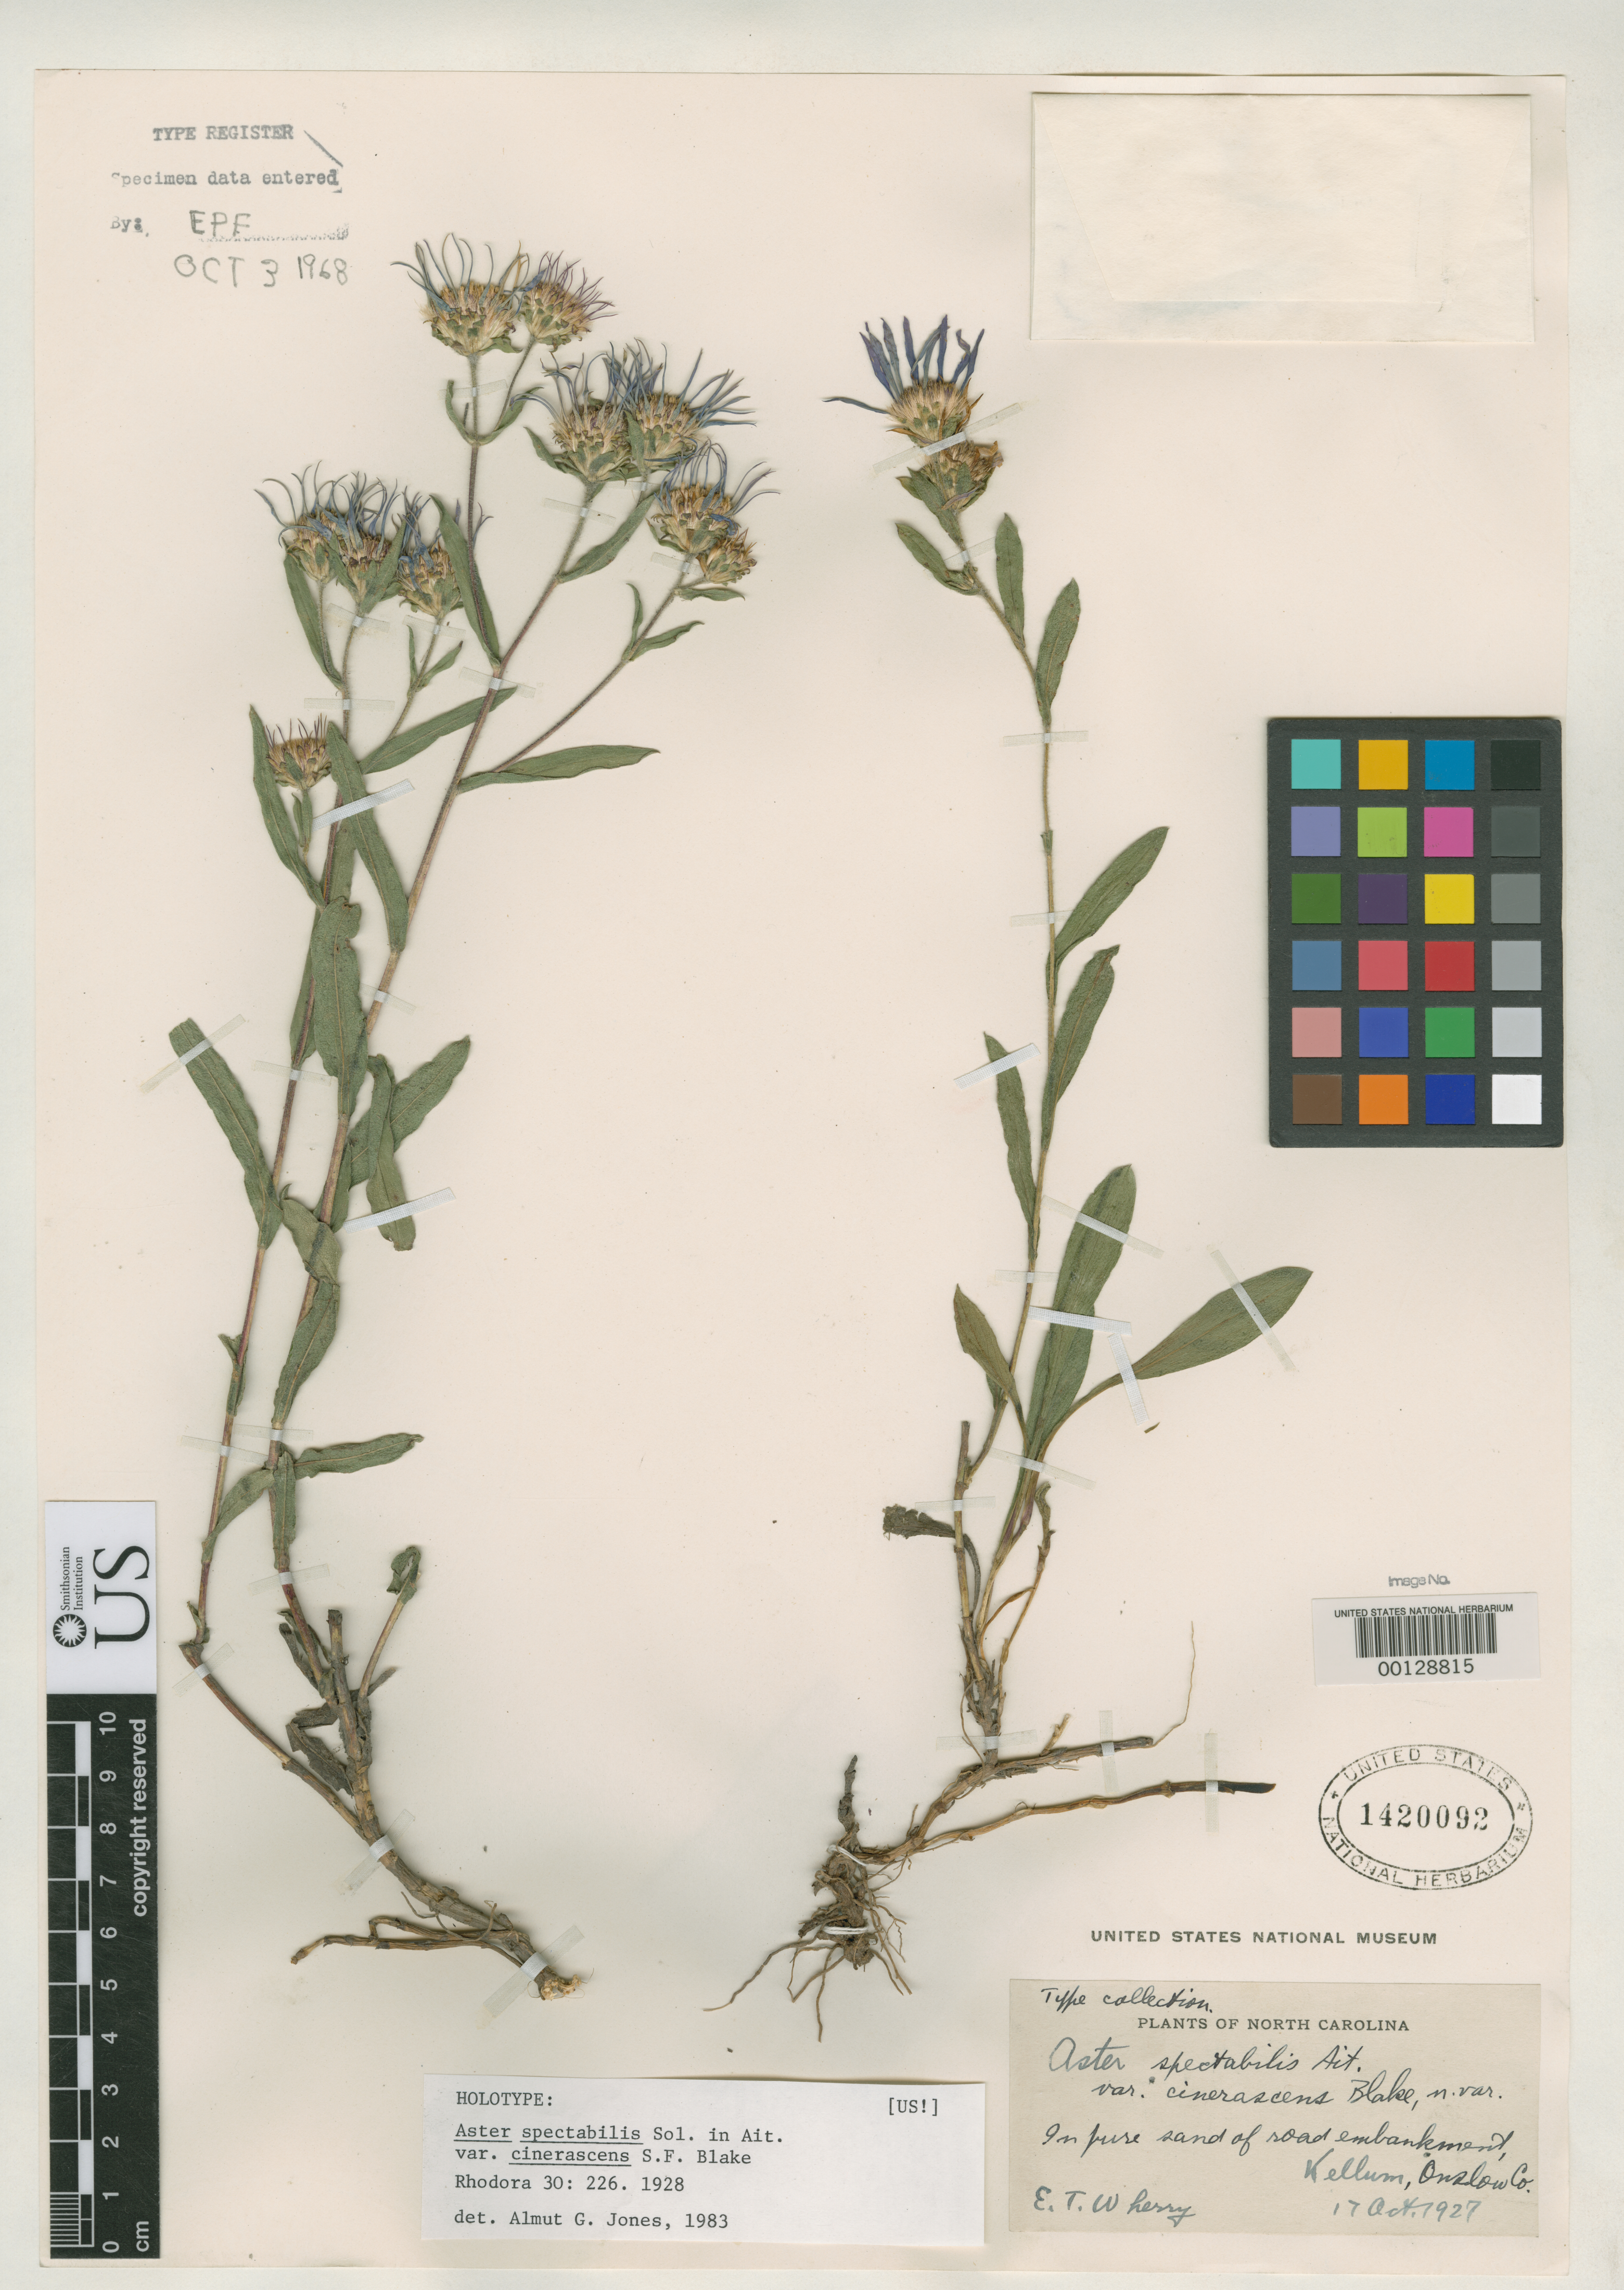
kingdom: Plantae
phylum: Tracheophyta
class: Magnoliopsida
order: Asterales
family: Asteraceae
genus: Aster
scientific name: Aster spectabilis var. cinerascens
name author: S.F. Blake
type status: Holotype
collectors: E. T. Wherry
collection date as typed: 17 Oct 1927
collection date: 1927-10-17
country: United States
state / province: North Carolina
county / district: Onslow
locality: Kellum.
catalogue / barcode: US 1420092